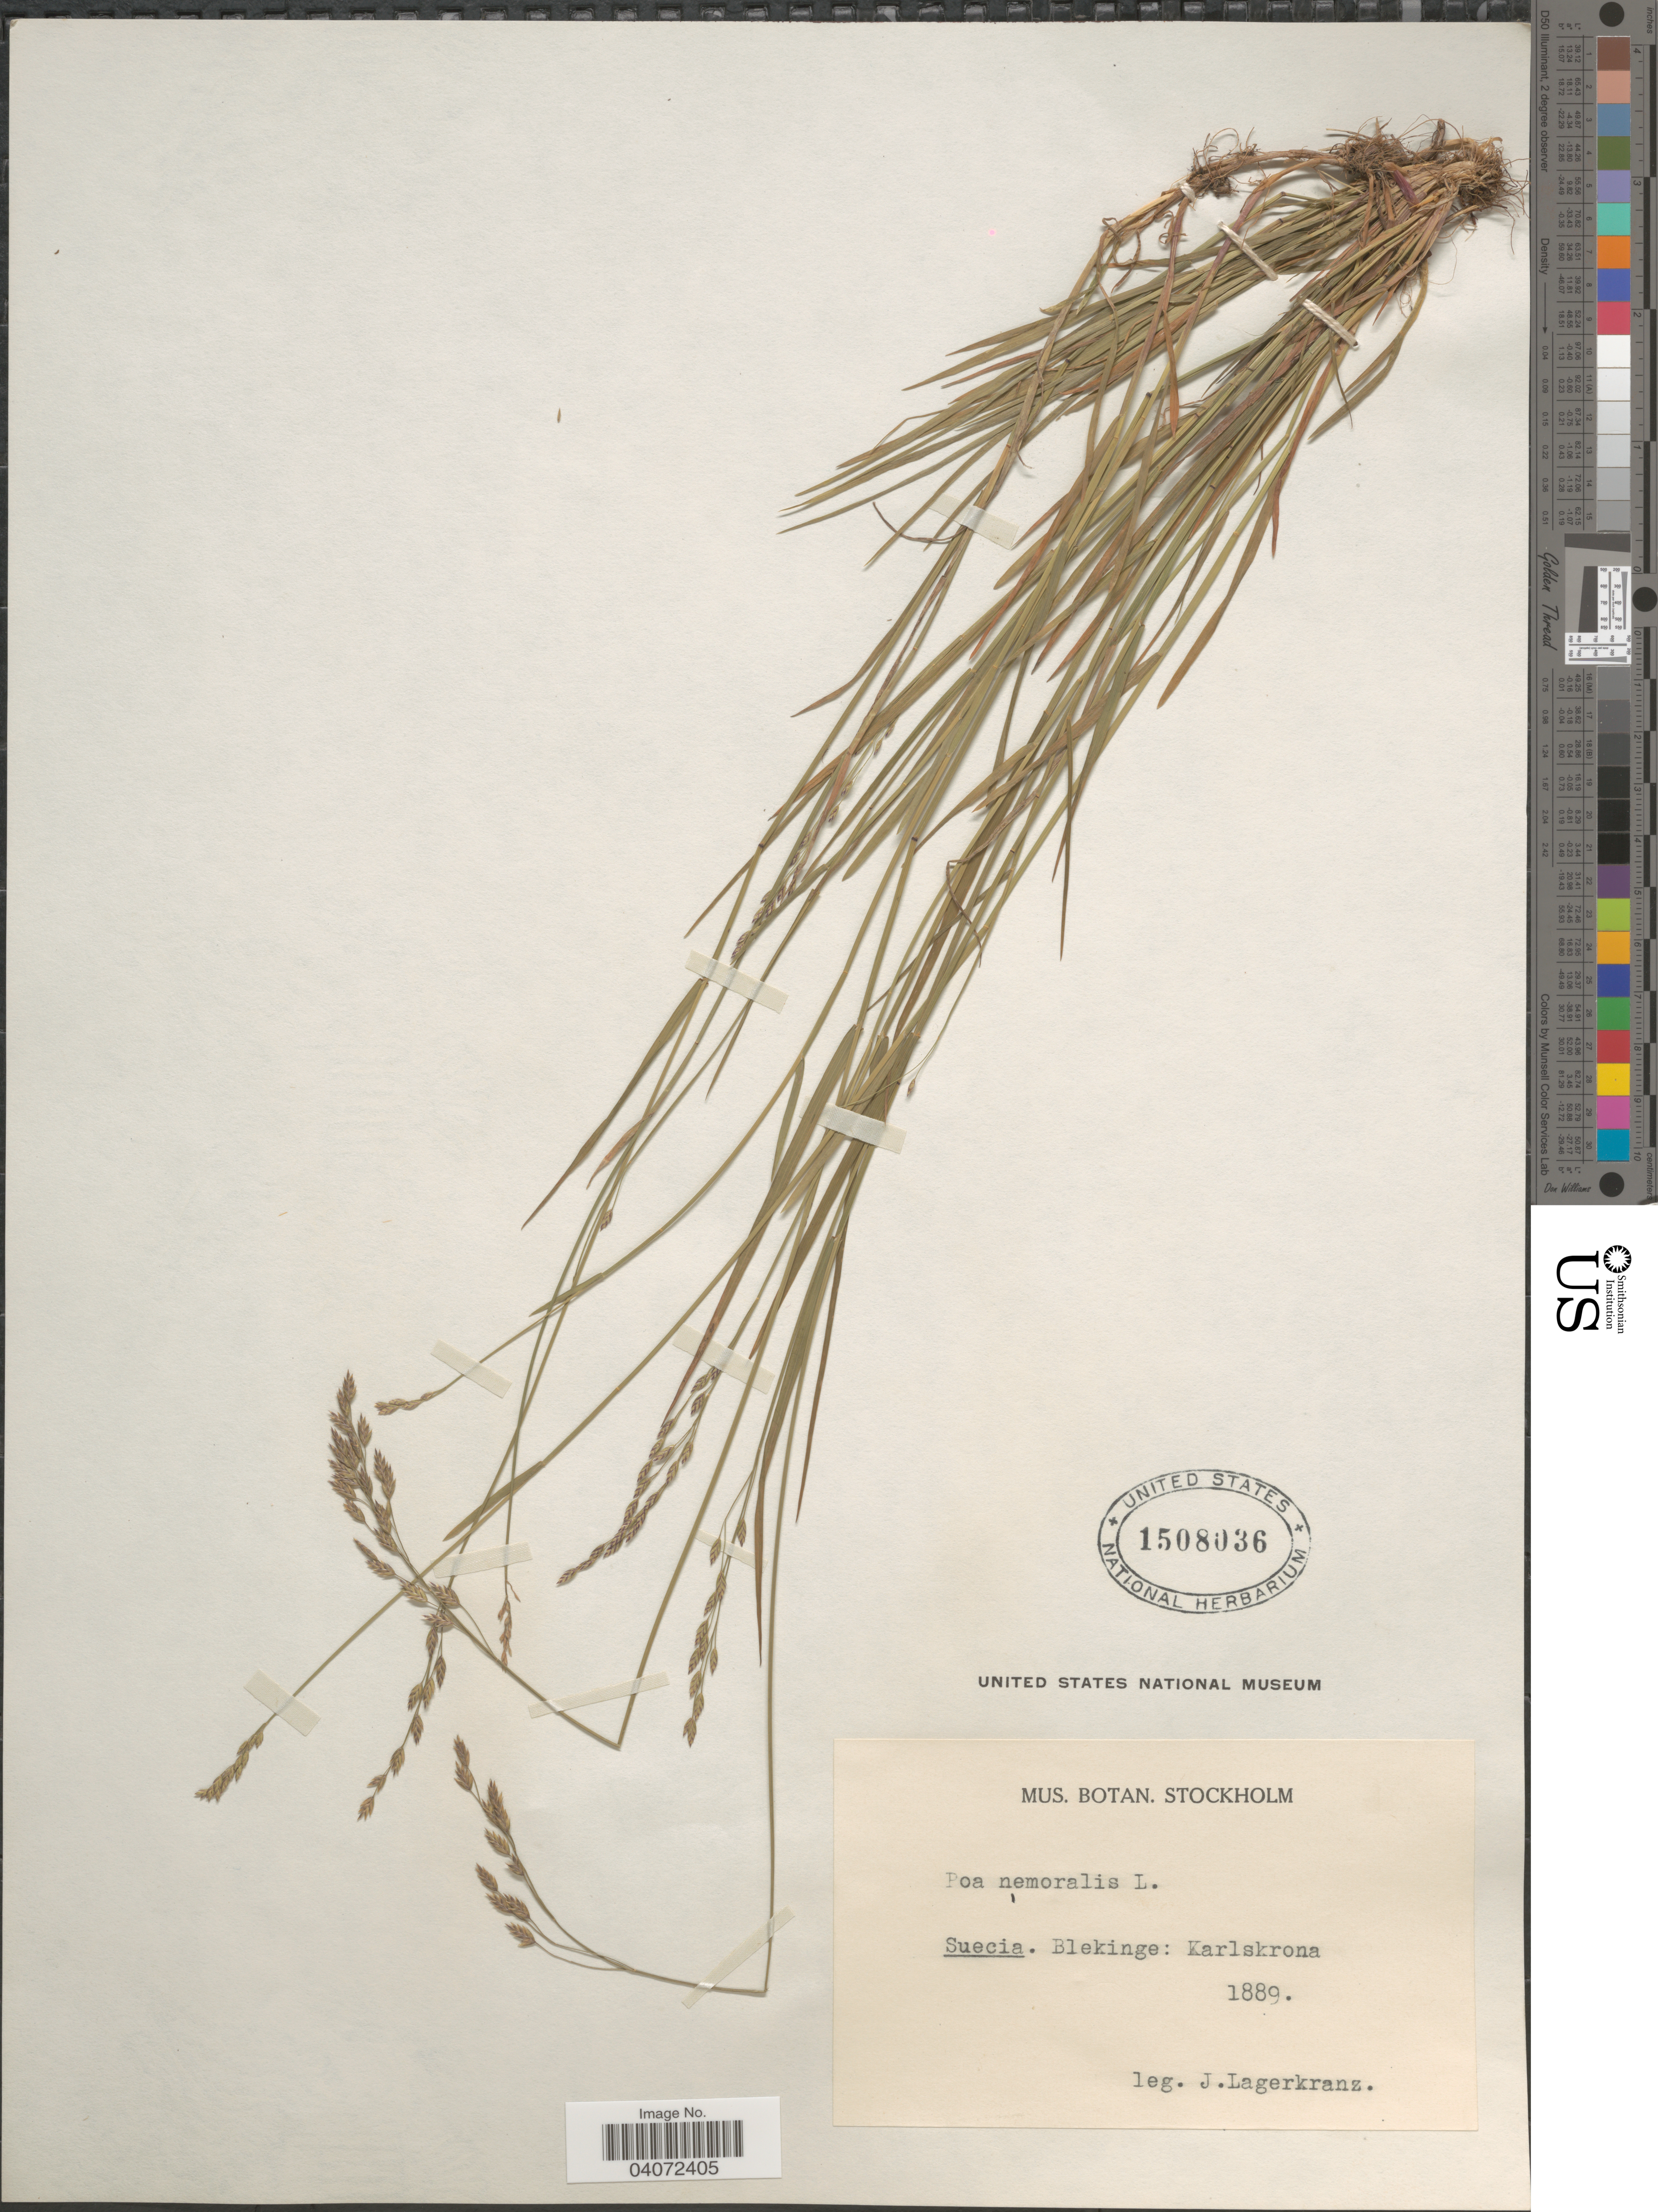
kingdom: Plantae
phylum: Tracheophyta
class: Liliopsida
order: Poales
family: Poaceae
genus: Poa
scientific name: Poa nemoralis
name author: L.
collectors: J. Lagerkranz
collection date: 1889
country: Sweden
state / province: Blekinge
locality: Suecia. Karlskrona.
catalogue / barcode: US 1508036